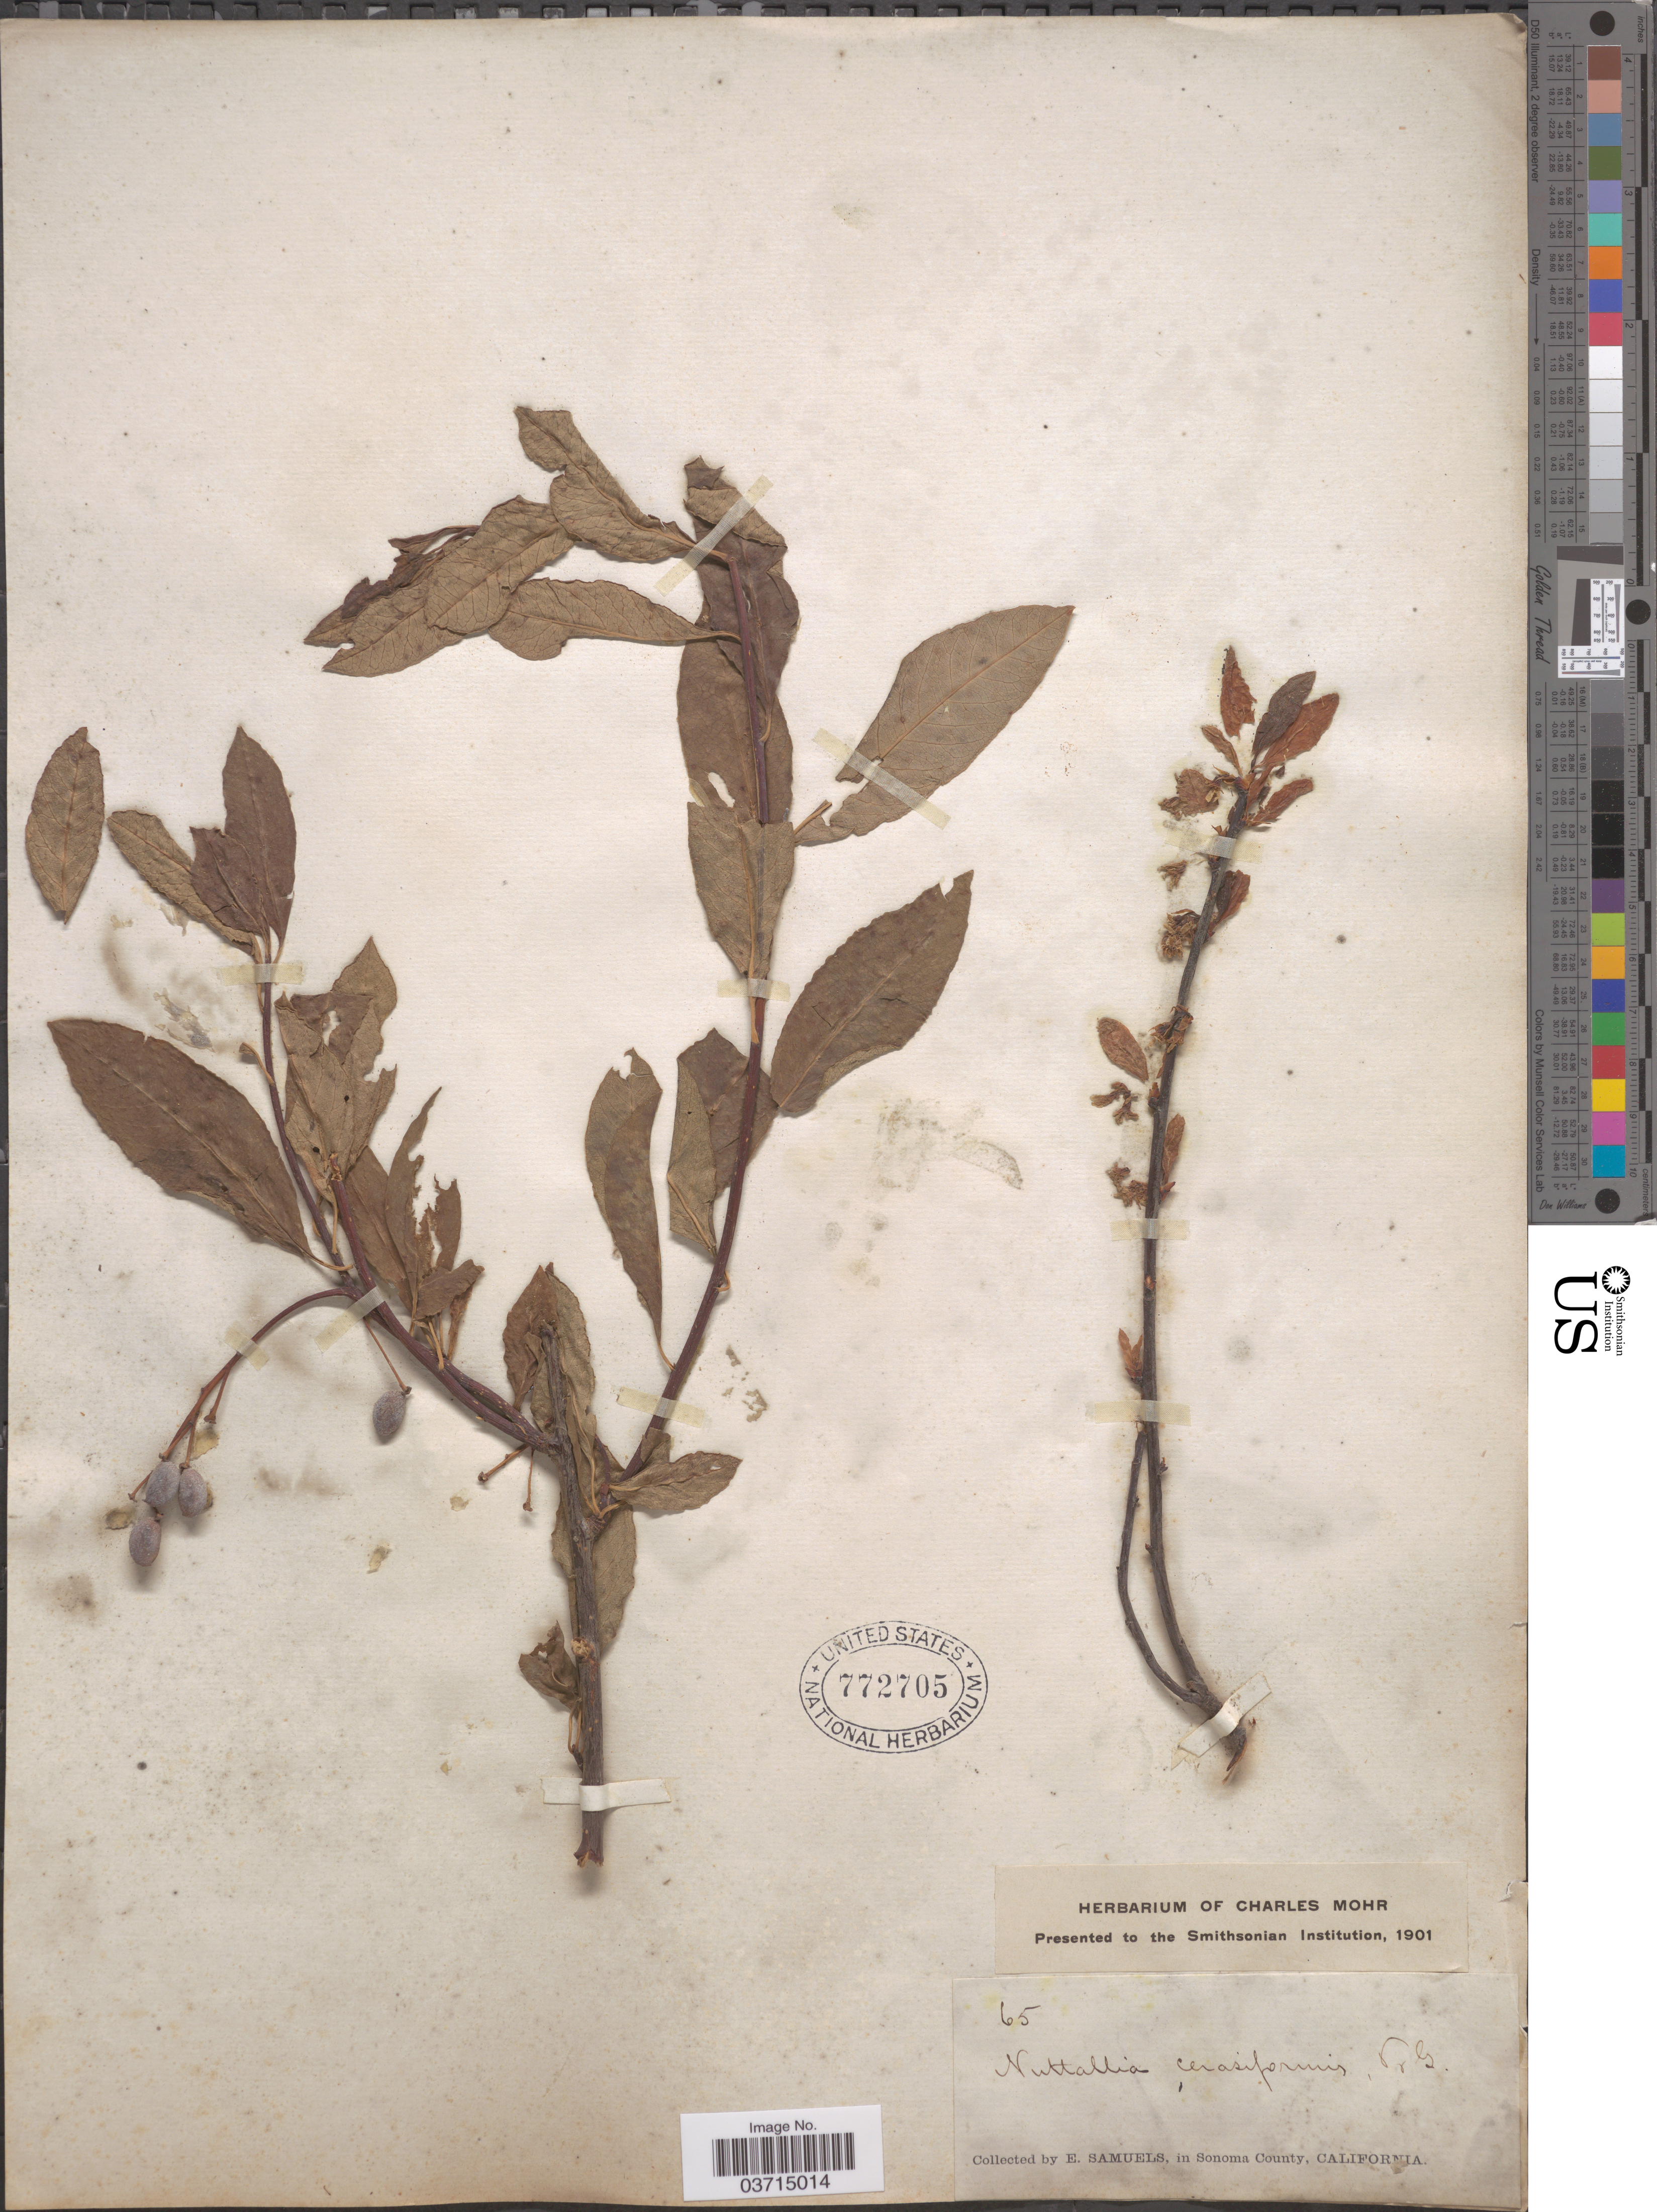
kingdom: Plantae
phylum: Tracheophyta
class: Magnoliopsida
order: Rosales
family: Rosaceae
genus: Oemleria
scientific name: Oemleria cerasiformis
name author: (Torr. & A. Gray ex Hook. & Arn.) J.W. Landon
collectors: E. Samuels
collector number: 65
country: United States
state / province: California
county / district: Sonoma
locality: Sonoma County.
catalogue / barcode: US 772705